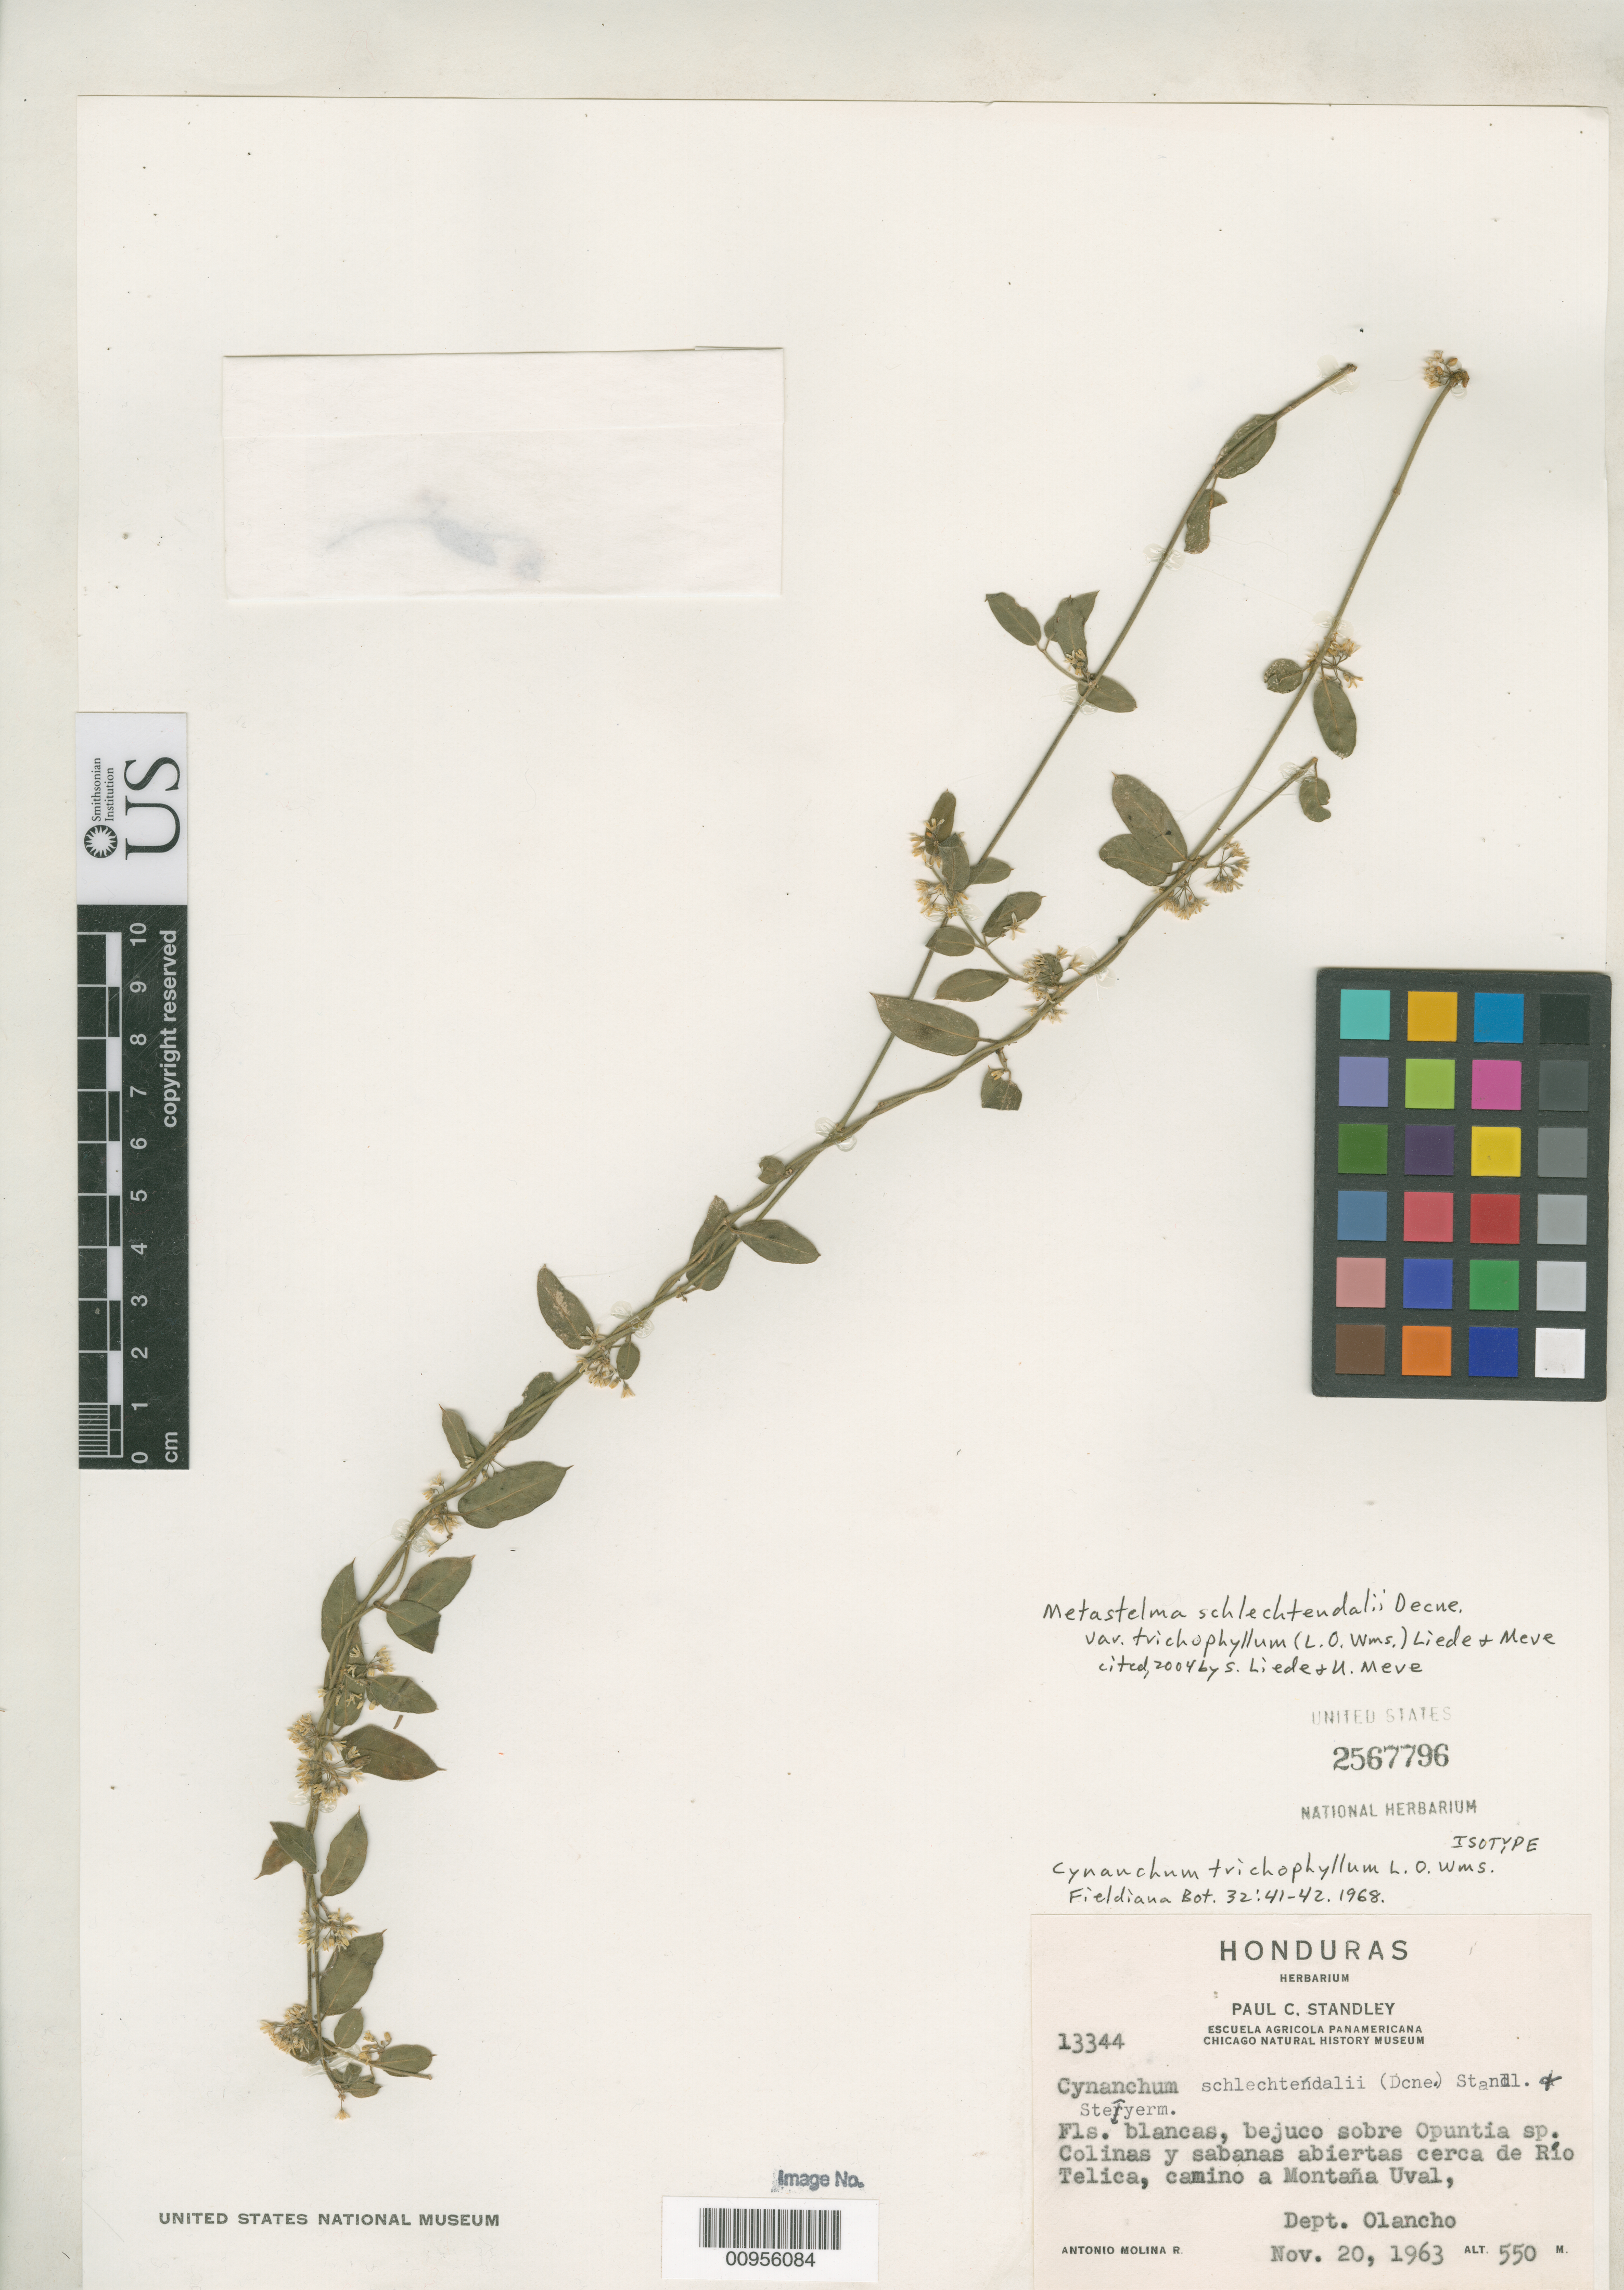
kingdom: Plantae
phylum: Tracheophyta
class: Magnoliopsida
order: Gentianales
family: Apocynaceae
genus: Cynanchum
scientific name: Cynanchum trichophyllum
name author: L.O. Williams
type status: Isotype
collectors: A. Molina R.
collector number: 13344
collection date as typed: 20 Nov 1963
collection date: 1963-11-20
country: Honduras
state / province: Olancho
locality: Colinas y sabanas abiertas cerca de Río Telica, camino a Montaña Uval, Dept. Olancho.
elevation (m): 550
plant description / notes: Currently accepted name as cited by Liede & Meve (2004).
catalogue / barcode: US 2567796